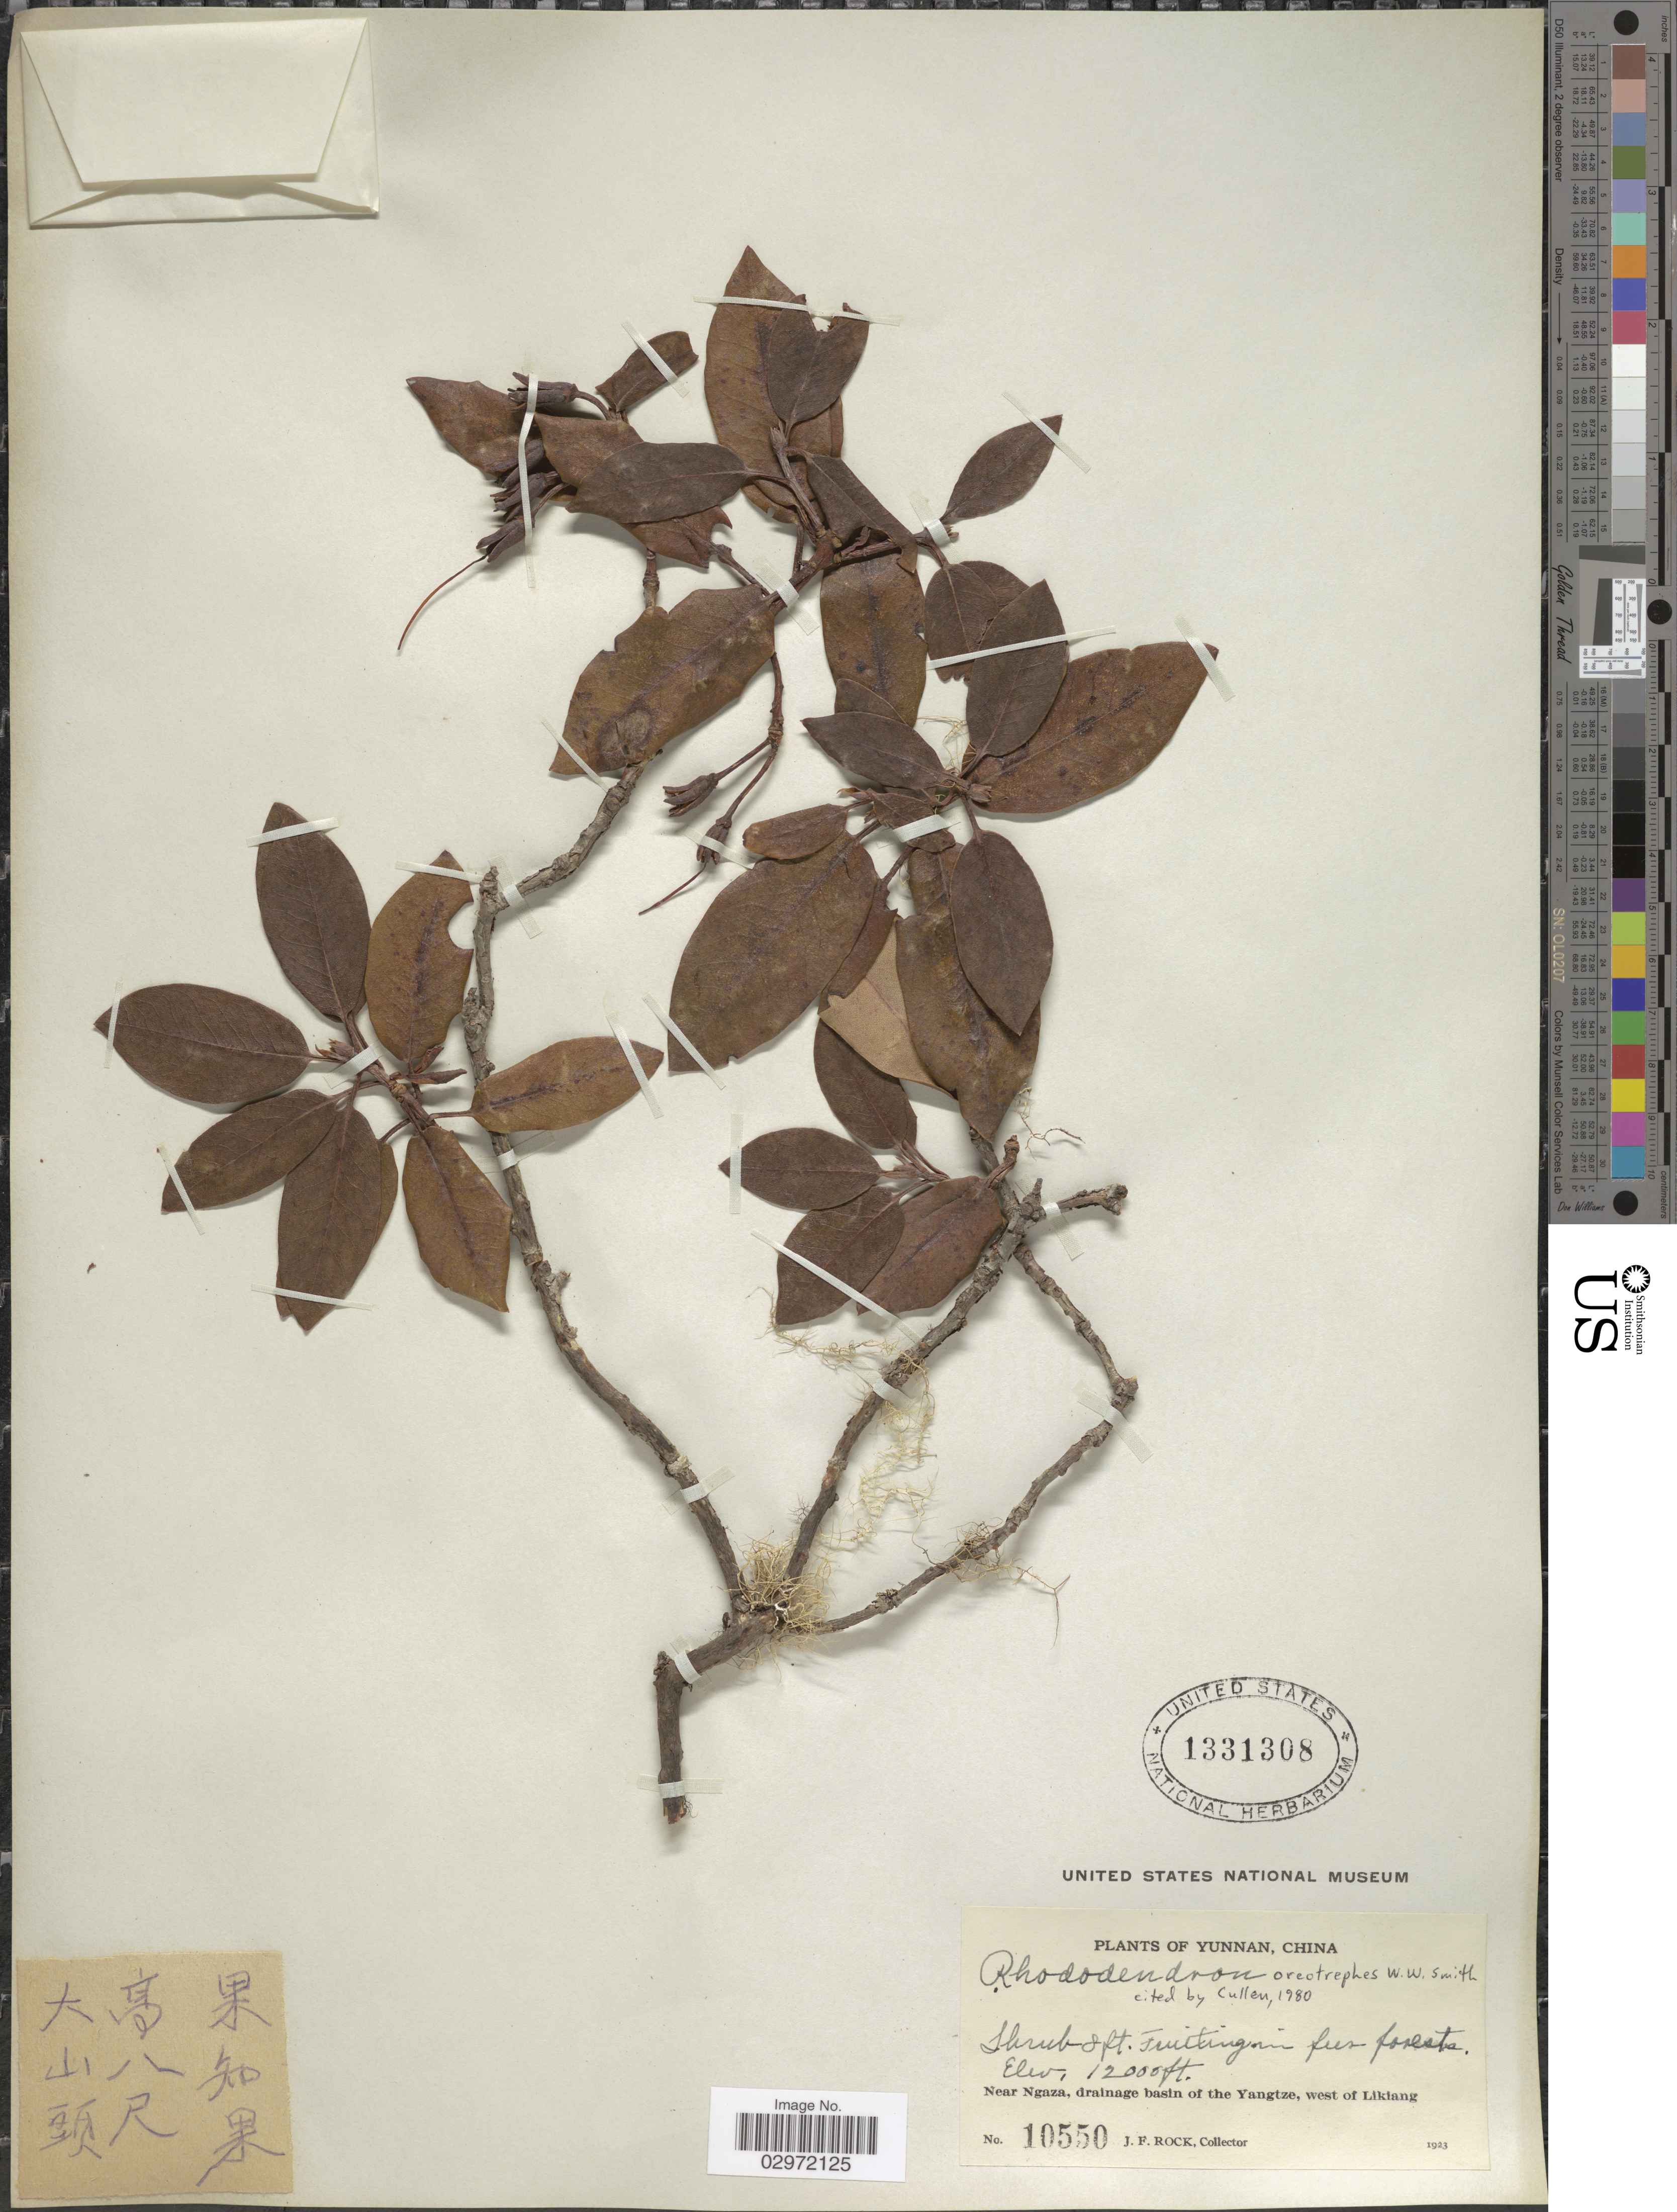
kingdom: Plantae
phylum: Tracheophyta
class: Magnoliopsida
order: Ericales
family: Ericaceae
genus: Rhododendron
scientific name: Rhododendron oreotrephes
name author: W.W. Sm.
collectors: J. Rock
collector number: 10550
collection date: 1923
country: China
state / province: Yunnan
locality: Near Ngaza, drainage basin of the Yangtze, west of Likiang.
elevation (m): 3658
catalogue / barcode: US 1331308